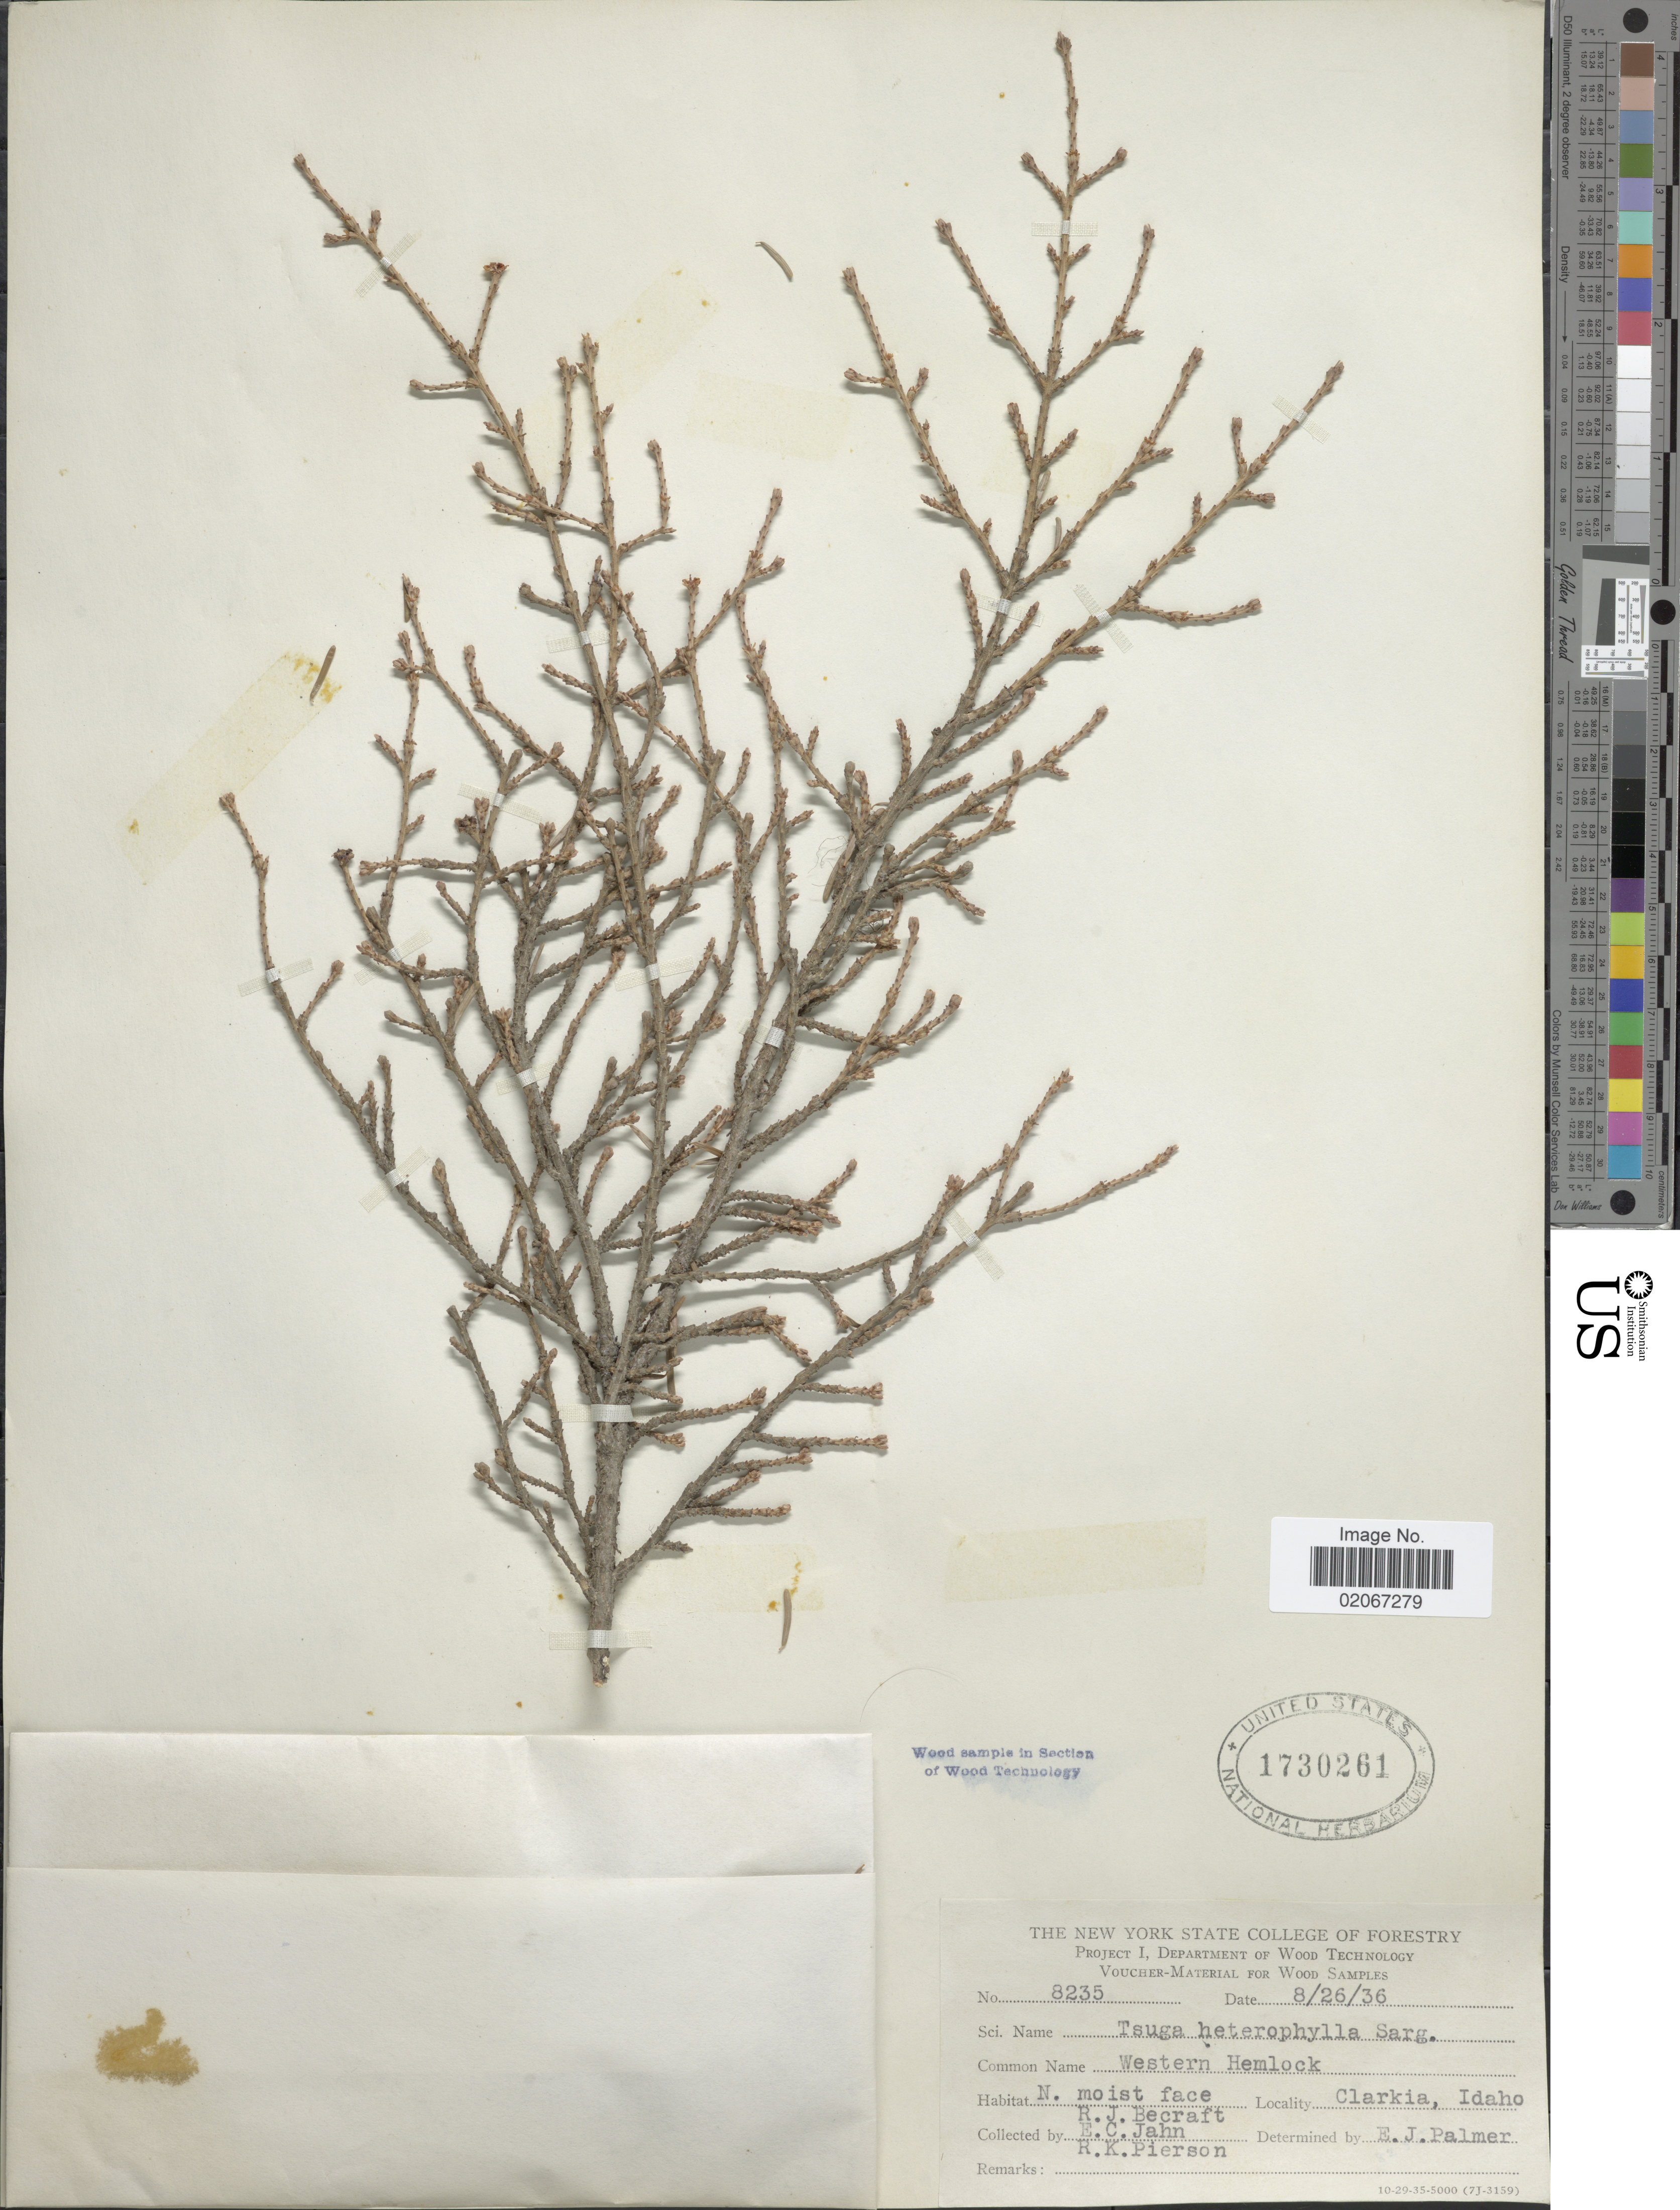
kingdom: Plantae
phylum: Tracheophyta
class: Pinopsida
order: Pinales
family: Pinaceae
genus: Tsuga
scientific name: Tsuga heterophylla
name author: (Raf.) Sarg.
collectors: R. Becraft, E. Jahn & R. Pierson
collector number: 8235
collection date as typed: Transcribed d/m/y: 26/8/36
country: United States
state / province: Idaho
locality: Clarkia, Idaho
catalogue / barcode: US 1730261